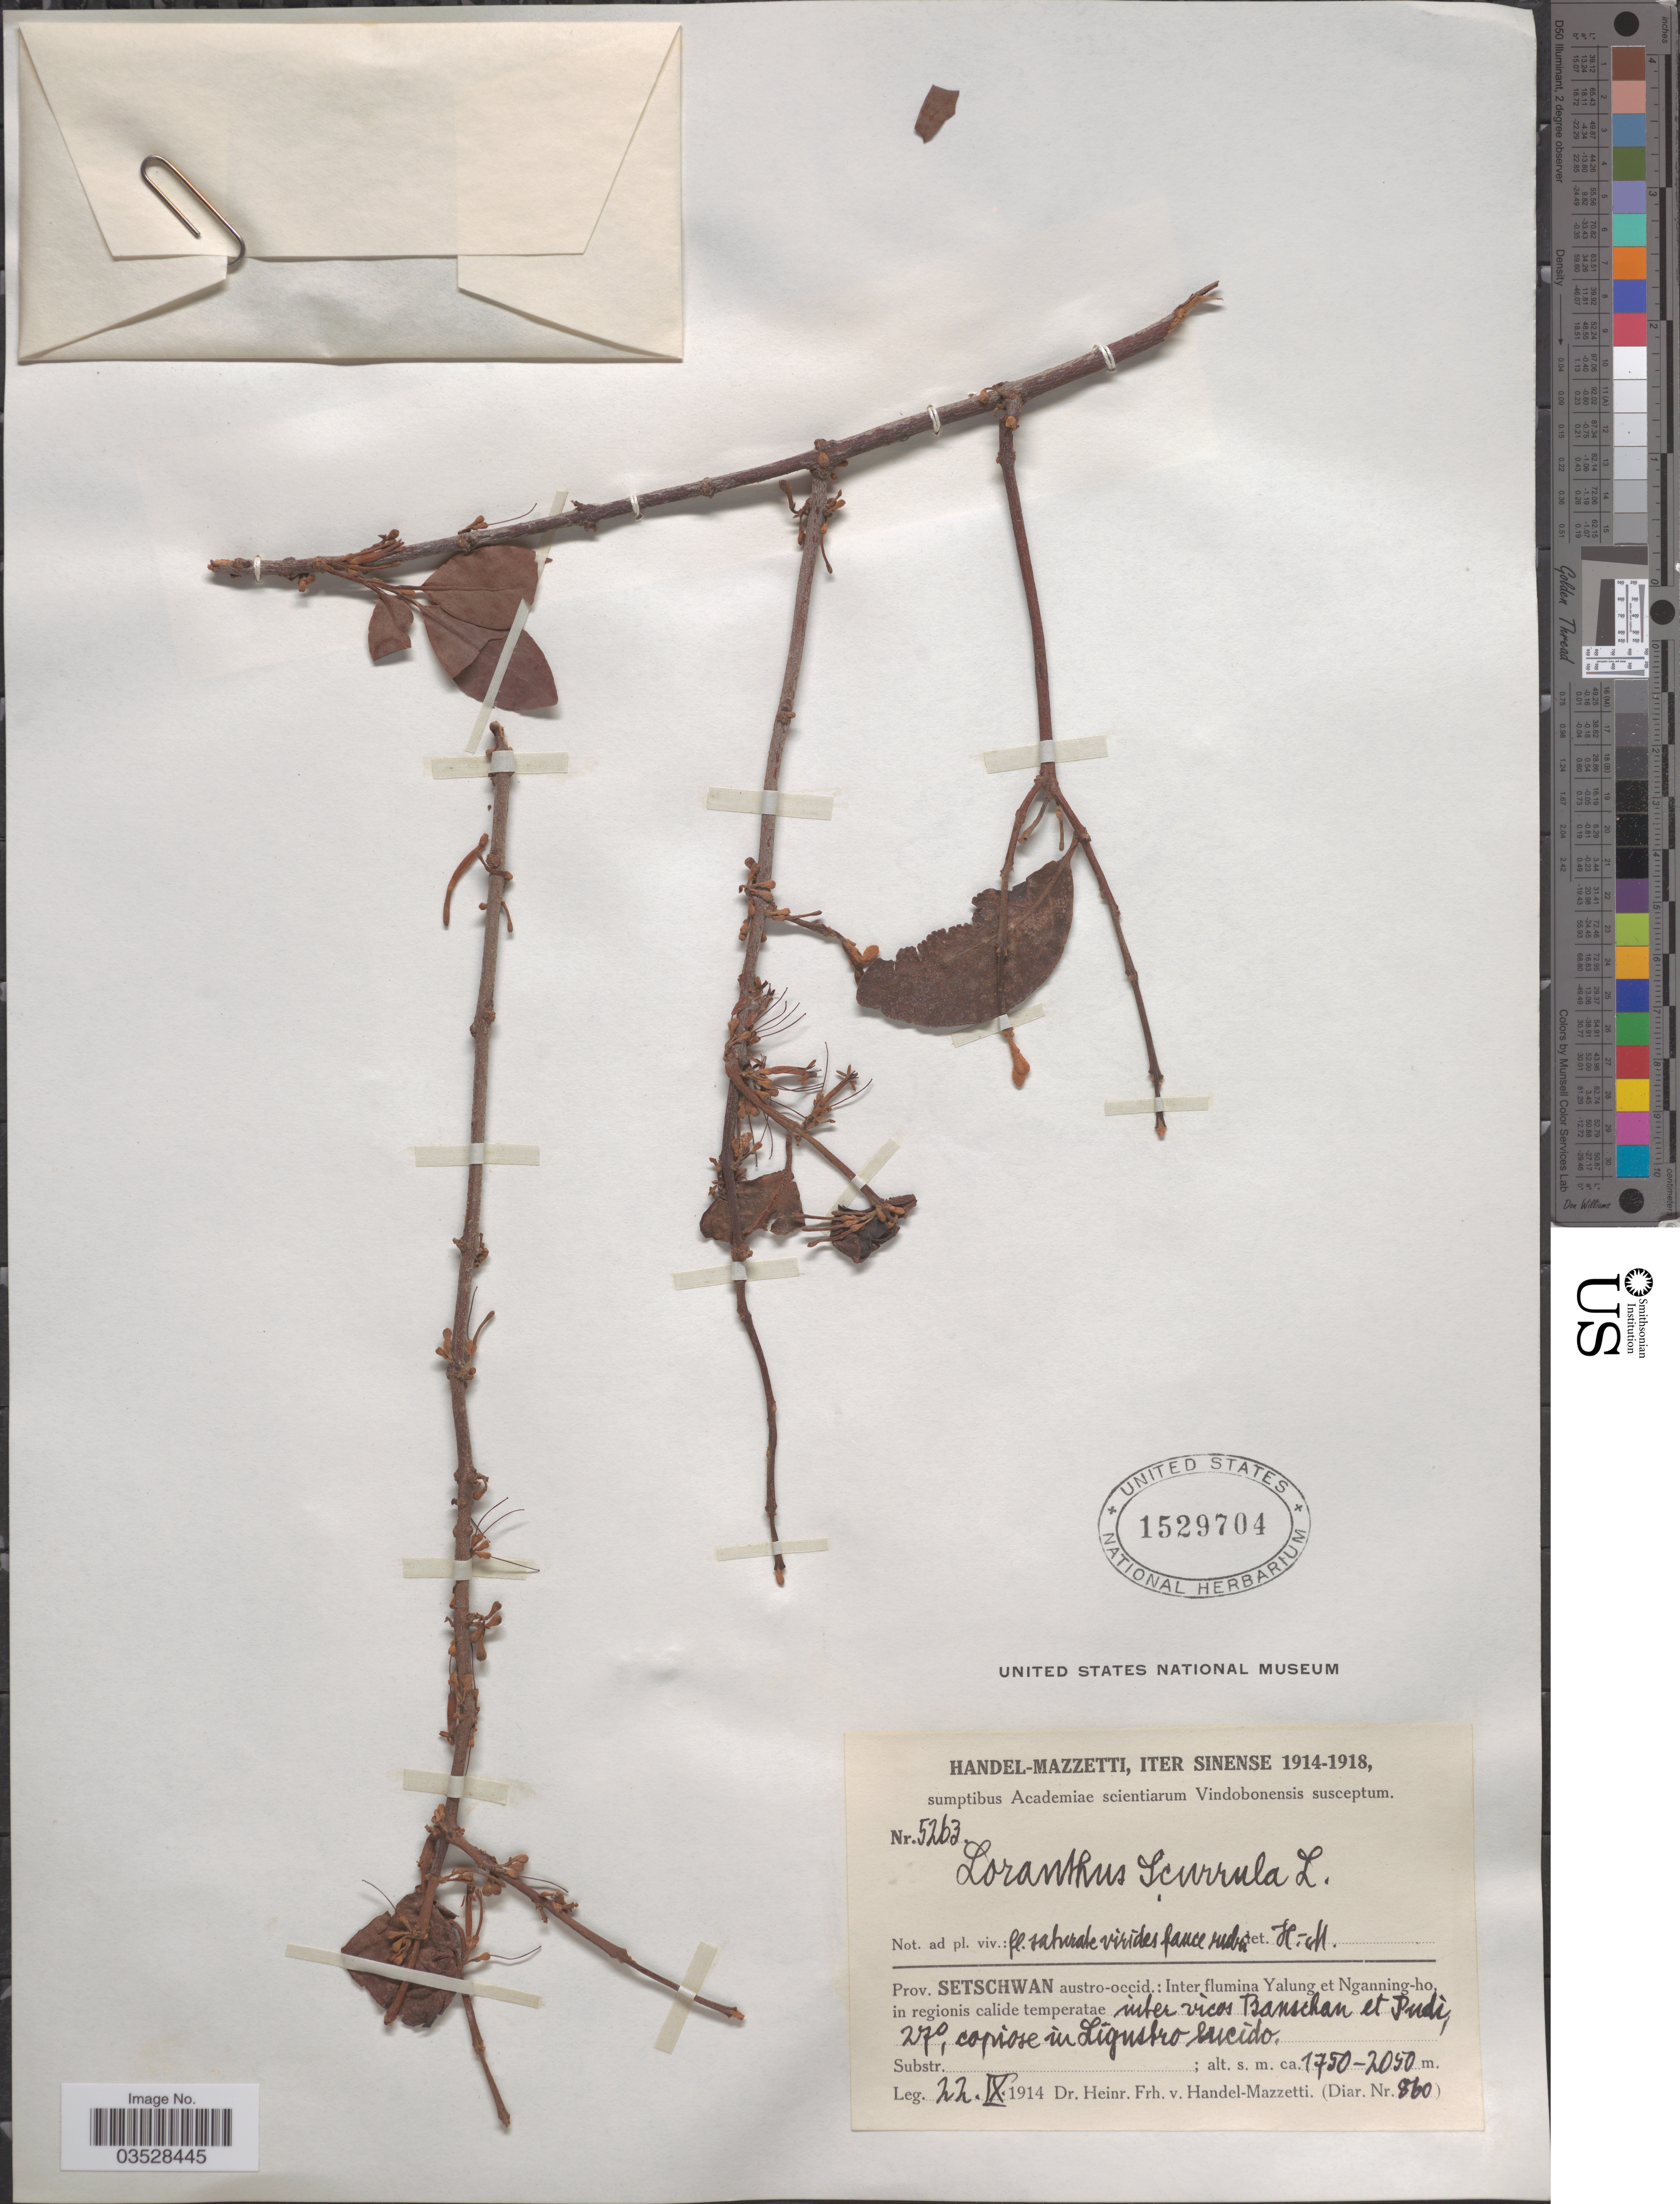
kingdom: Plantae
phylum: Tracheophyta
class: Magnoliopsida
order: Santalales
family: Loranthaceae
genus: Loranthus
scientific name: Loranthus scurrula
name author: L.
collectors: H. Handel-Mazzetti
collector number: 5263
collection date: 1914-09-22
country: China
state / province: Sichuan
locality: Prov. Setschwan austro-occid.: Inter flumina Yalung et Nganning-ho in regionis calide temperate inter vicos Banschan et Pudi, 27°.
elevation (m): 1750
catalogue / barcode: US 1529704